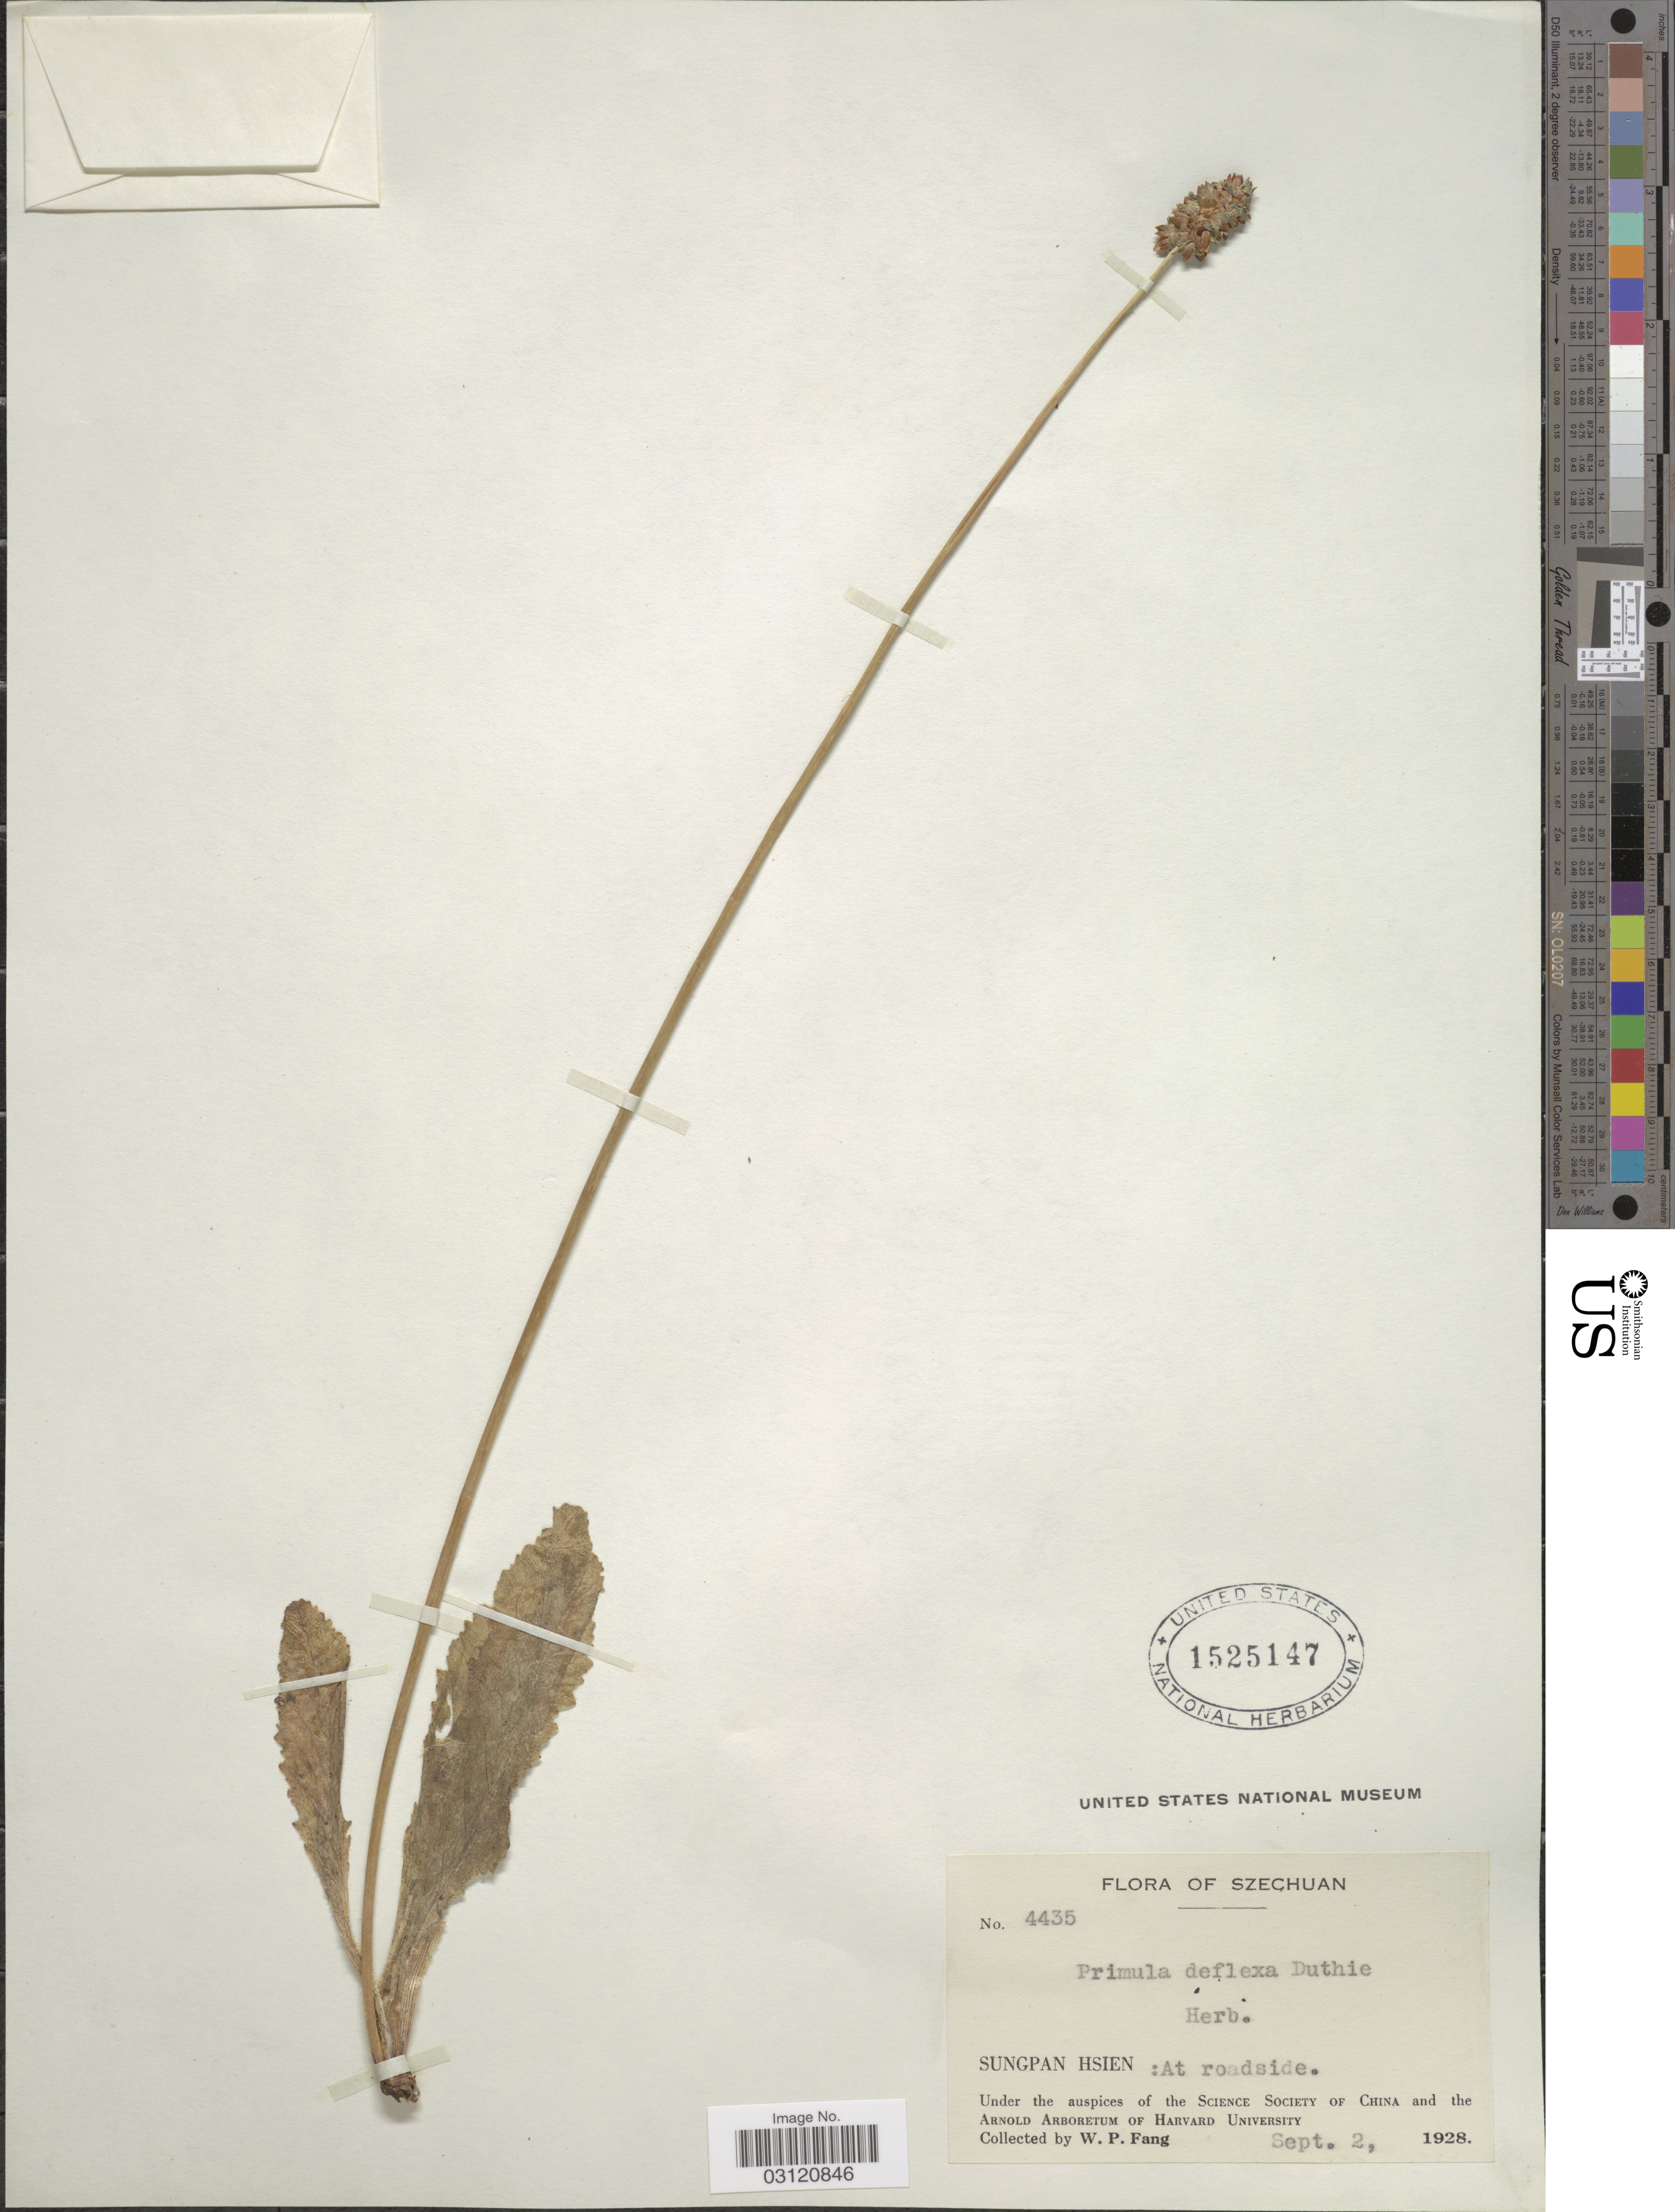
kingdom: Plantae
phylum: Tracheophyta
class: Magnoliopsida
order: Ericales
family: Primulaceae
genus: Primula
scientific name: Primula deflexa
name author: Duthie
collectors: W. P. Fang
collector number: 4435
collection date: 1928-09-02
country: China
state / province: Sichuan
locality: Szechuan. Sungpan Hsien: At roadside.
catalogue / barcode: US 1525147